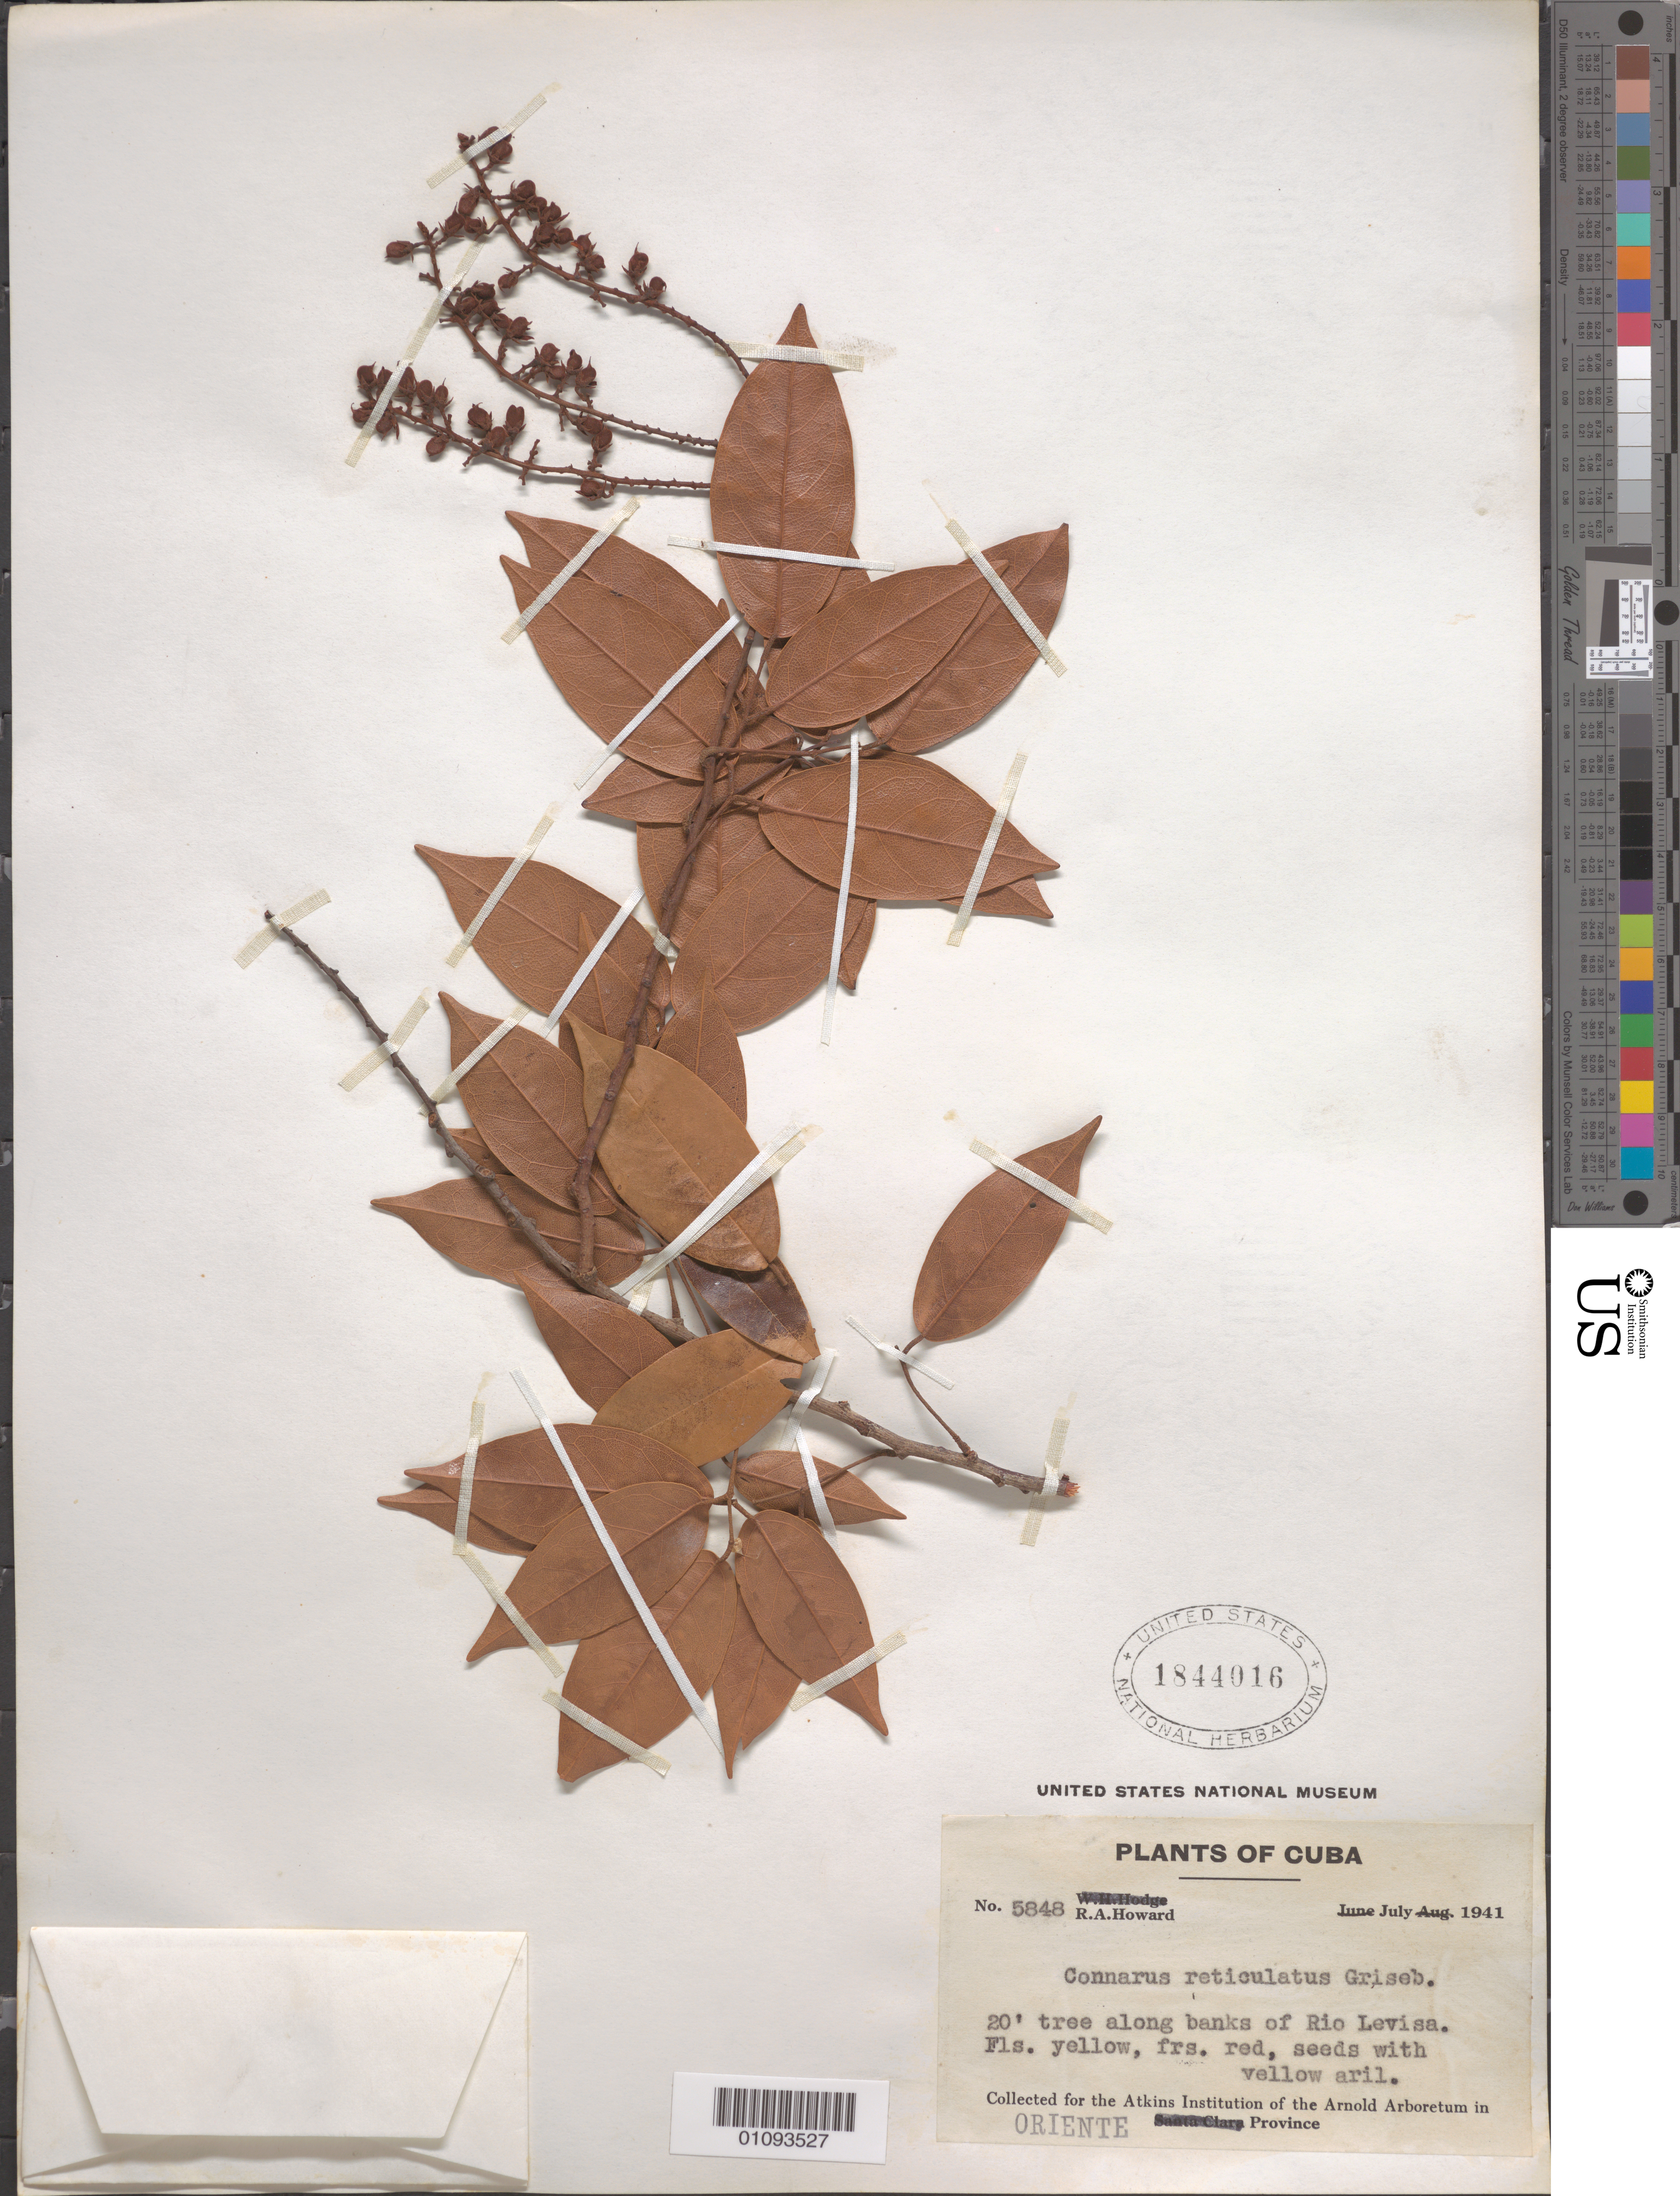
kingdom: Plantae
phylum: Tracheophyta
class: Magnoliopsida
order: Oxalidales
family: Connaraceae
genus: Connarus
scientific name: Connarus reticulatus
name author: Griseb.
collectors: R. A. Howard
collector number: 5848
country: Cuba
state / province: Oriente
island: Cuba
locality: found along banks of Rio Levisa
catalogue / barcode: US 1844016